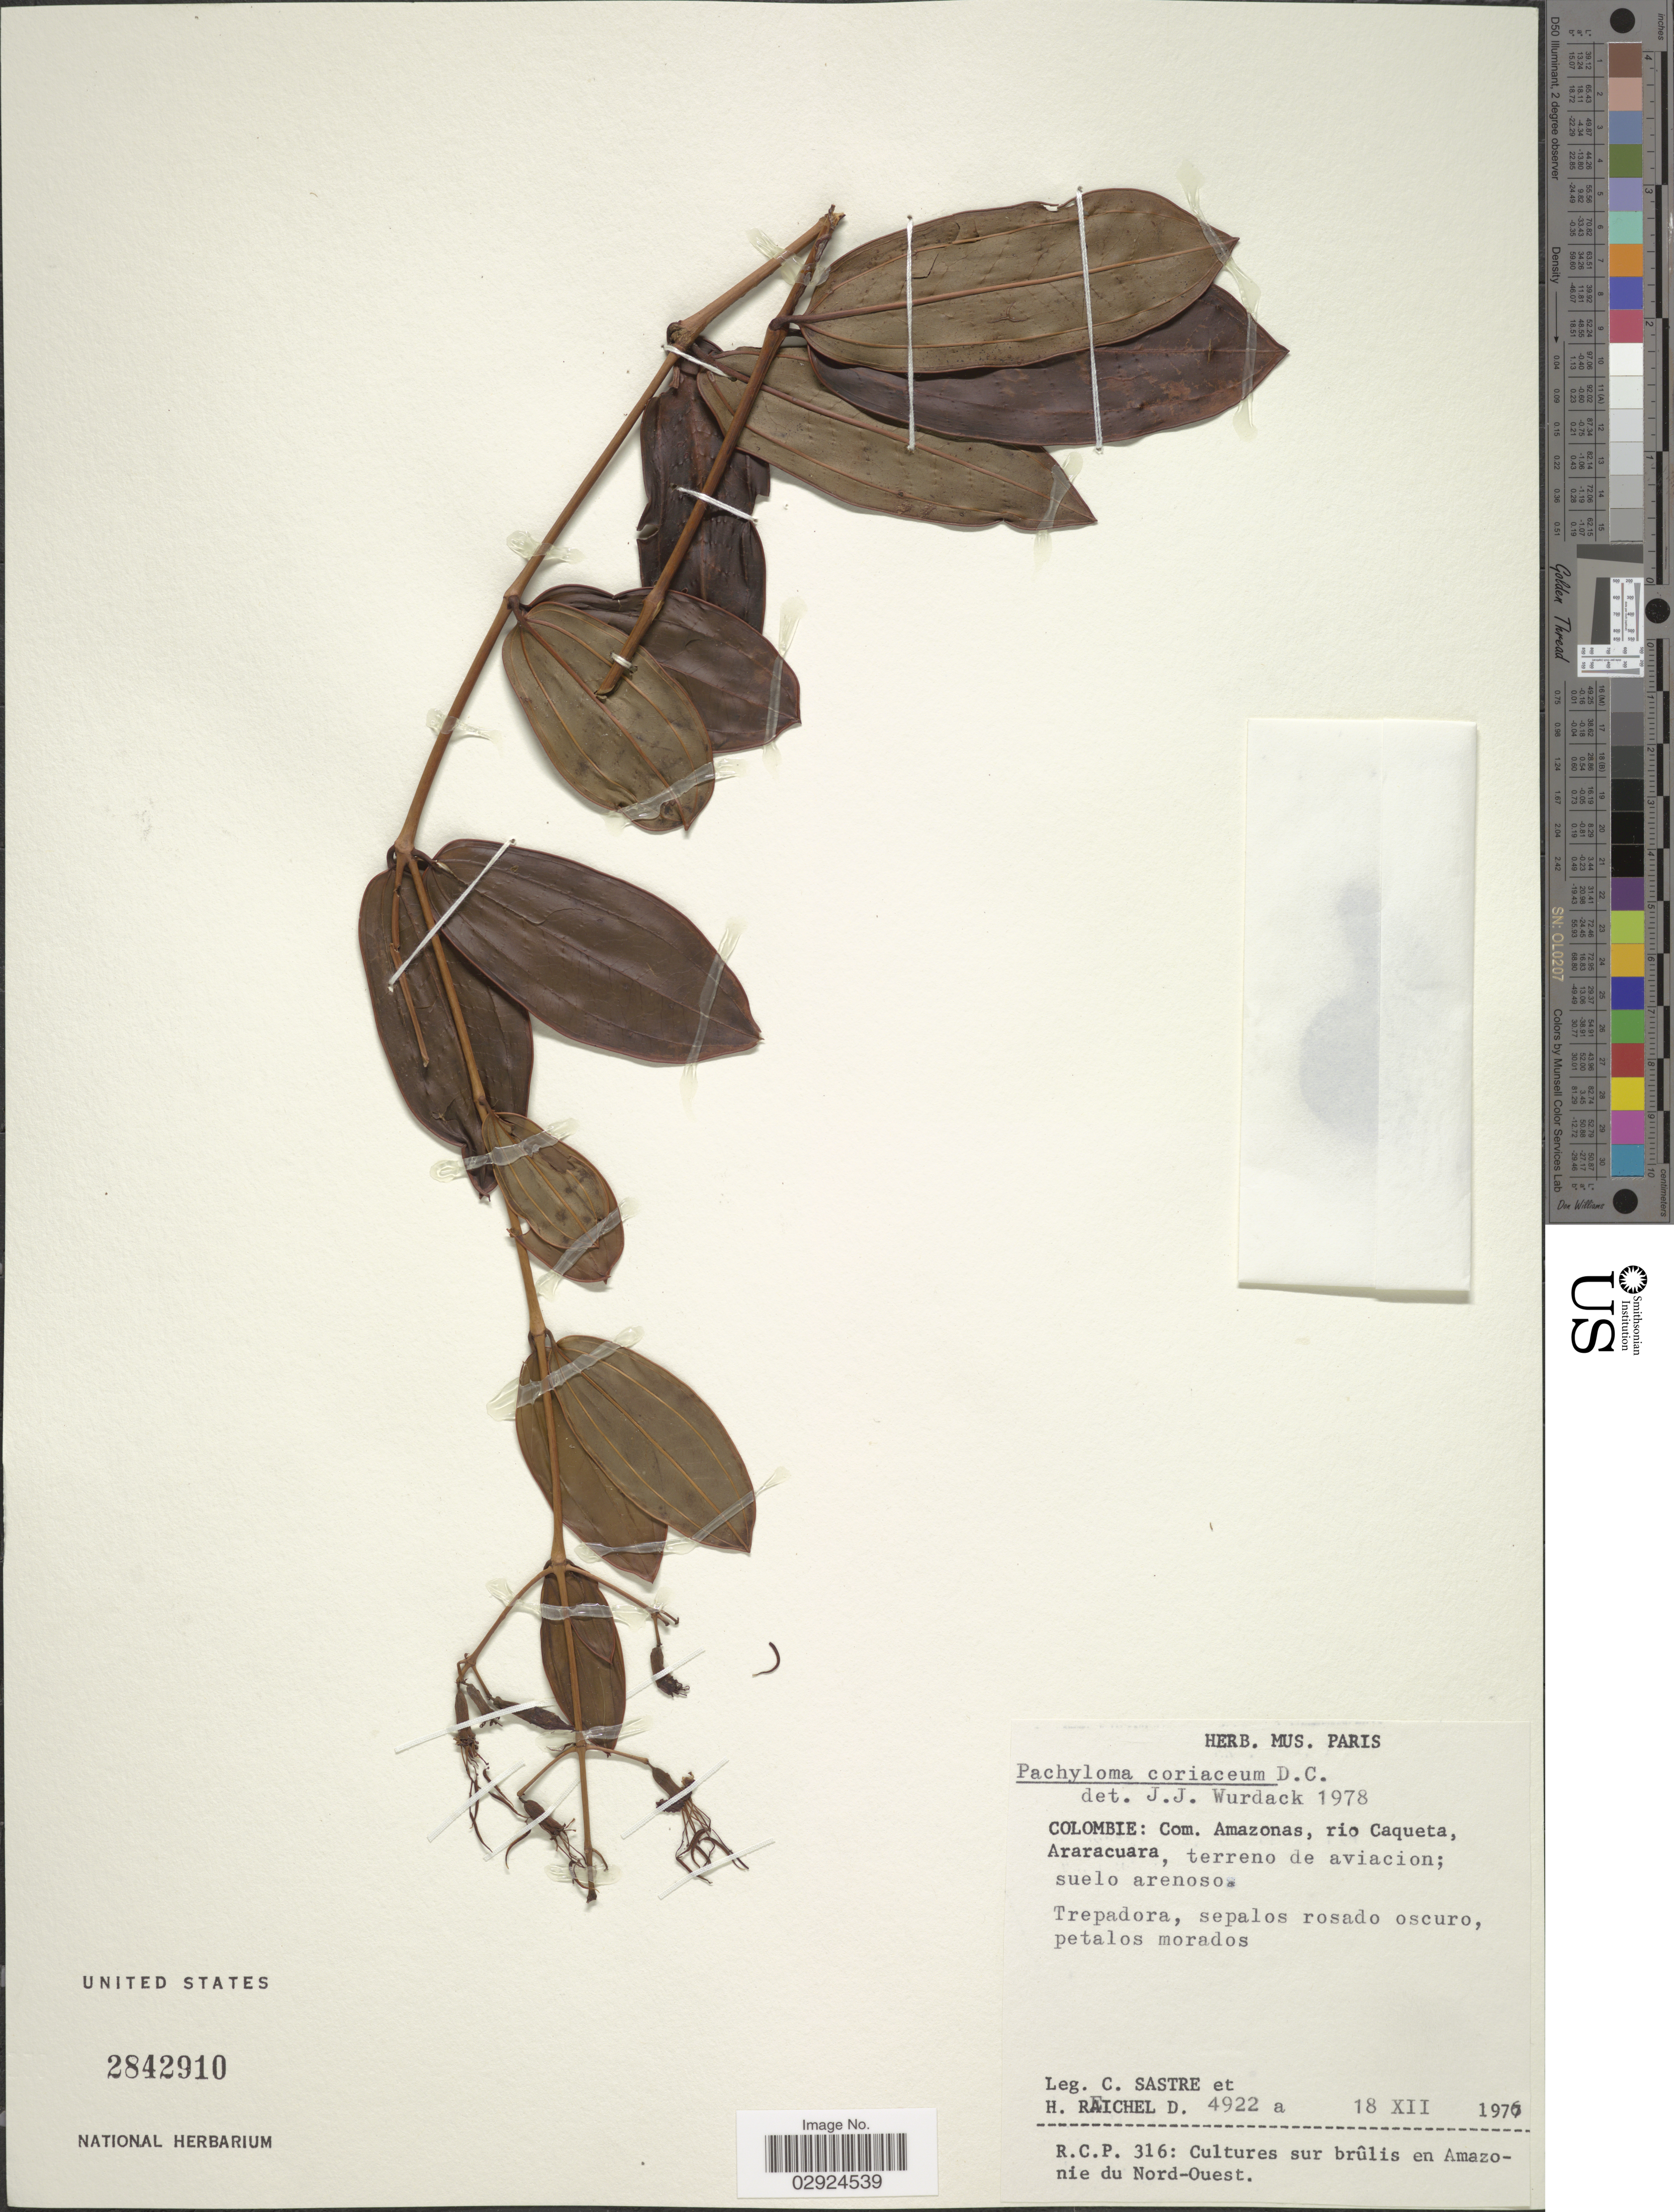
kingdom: Plantae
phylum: Tracheophyta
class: Magnoliopsida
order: Myrtales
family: Melastomataceae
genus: Pachyloma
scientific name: Pachyloma coriaceum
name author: DC.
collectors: C. Sastre & H. Reichelt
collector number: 4922a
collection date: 1976-12-18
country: Colombia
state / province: Amazônas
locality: Com. Amazonas, rio Caqueta, Araracuara.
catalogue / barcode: US 2842910